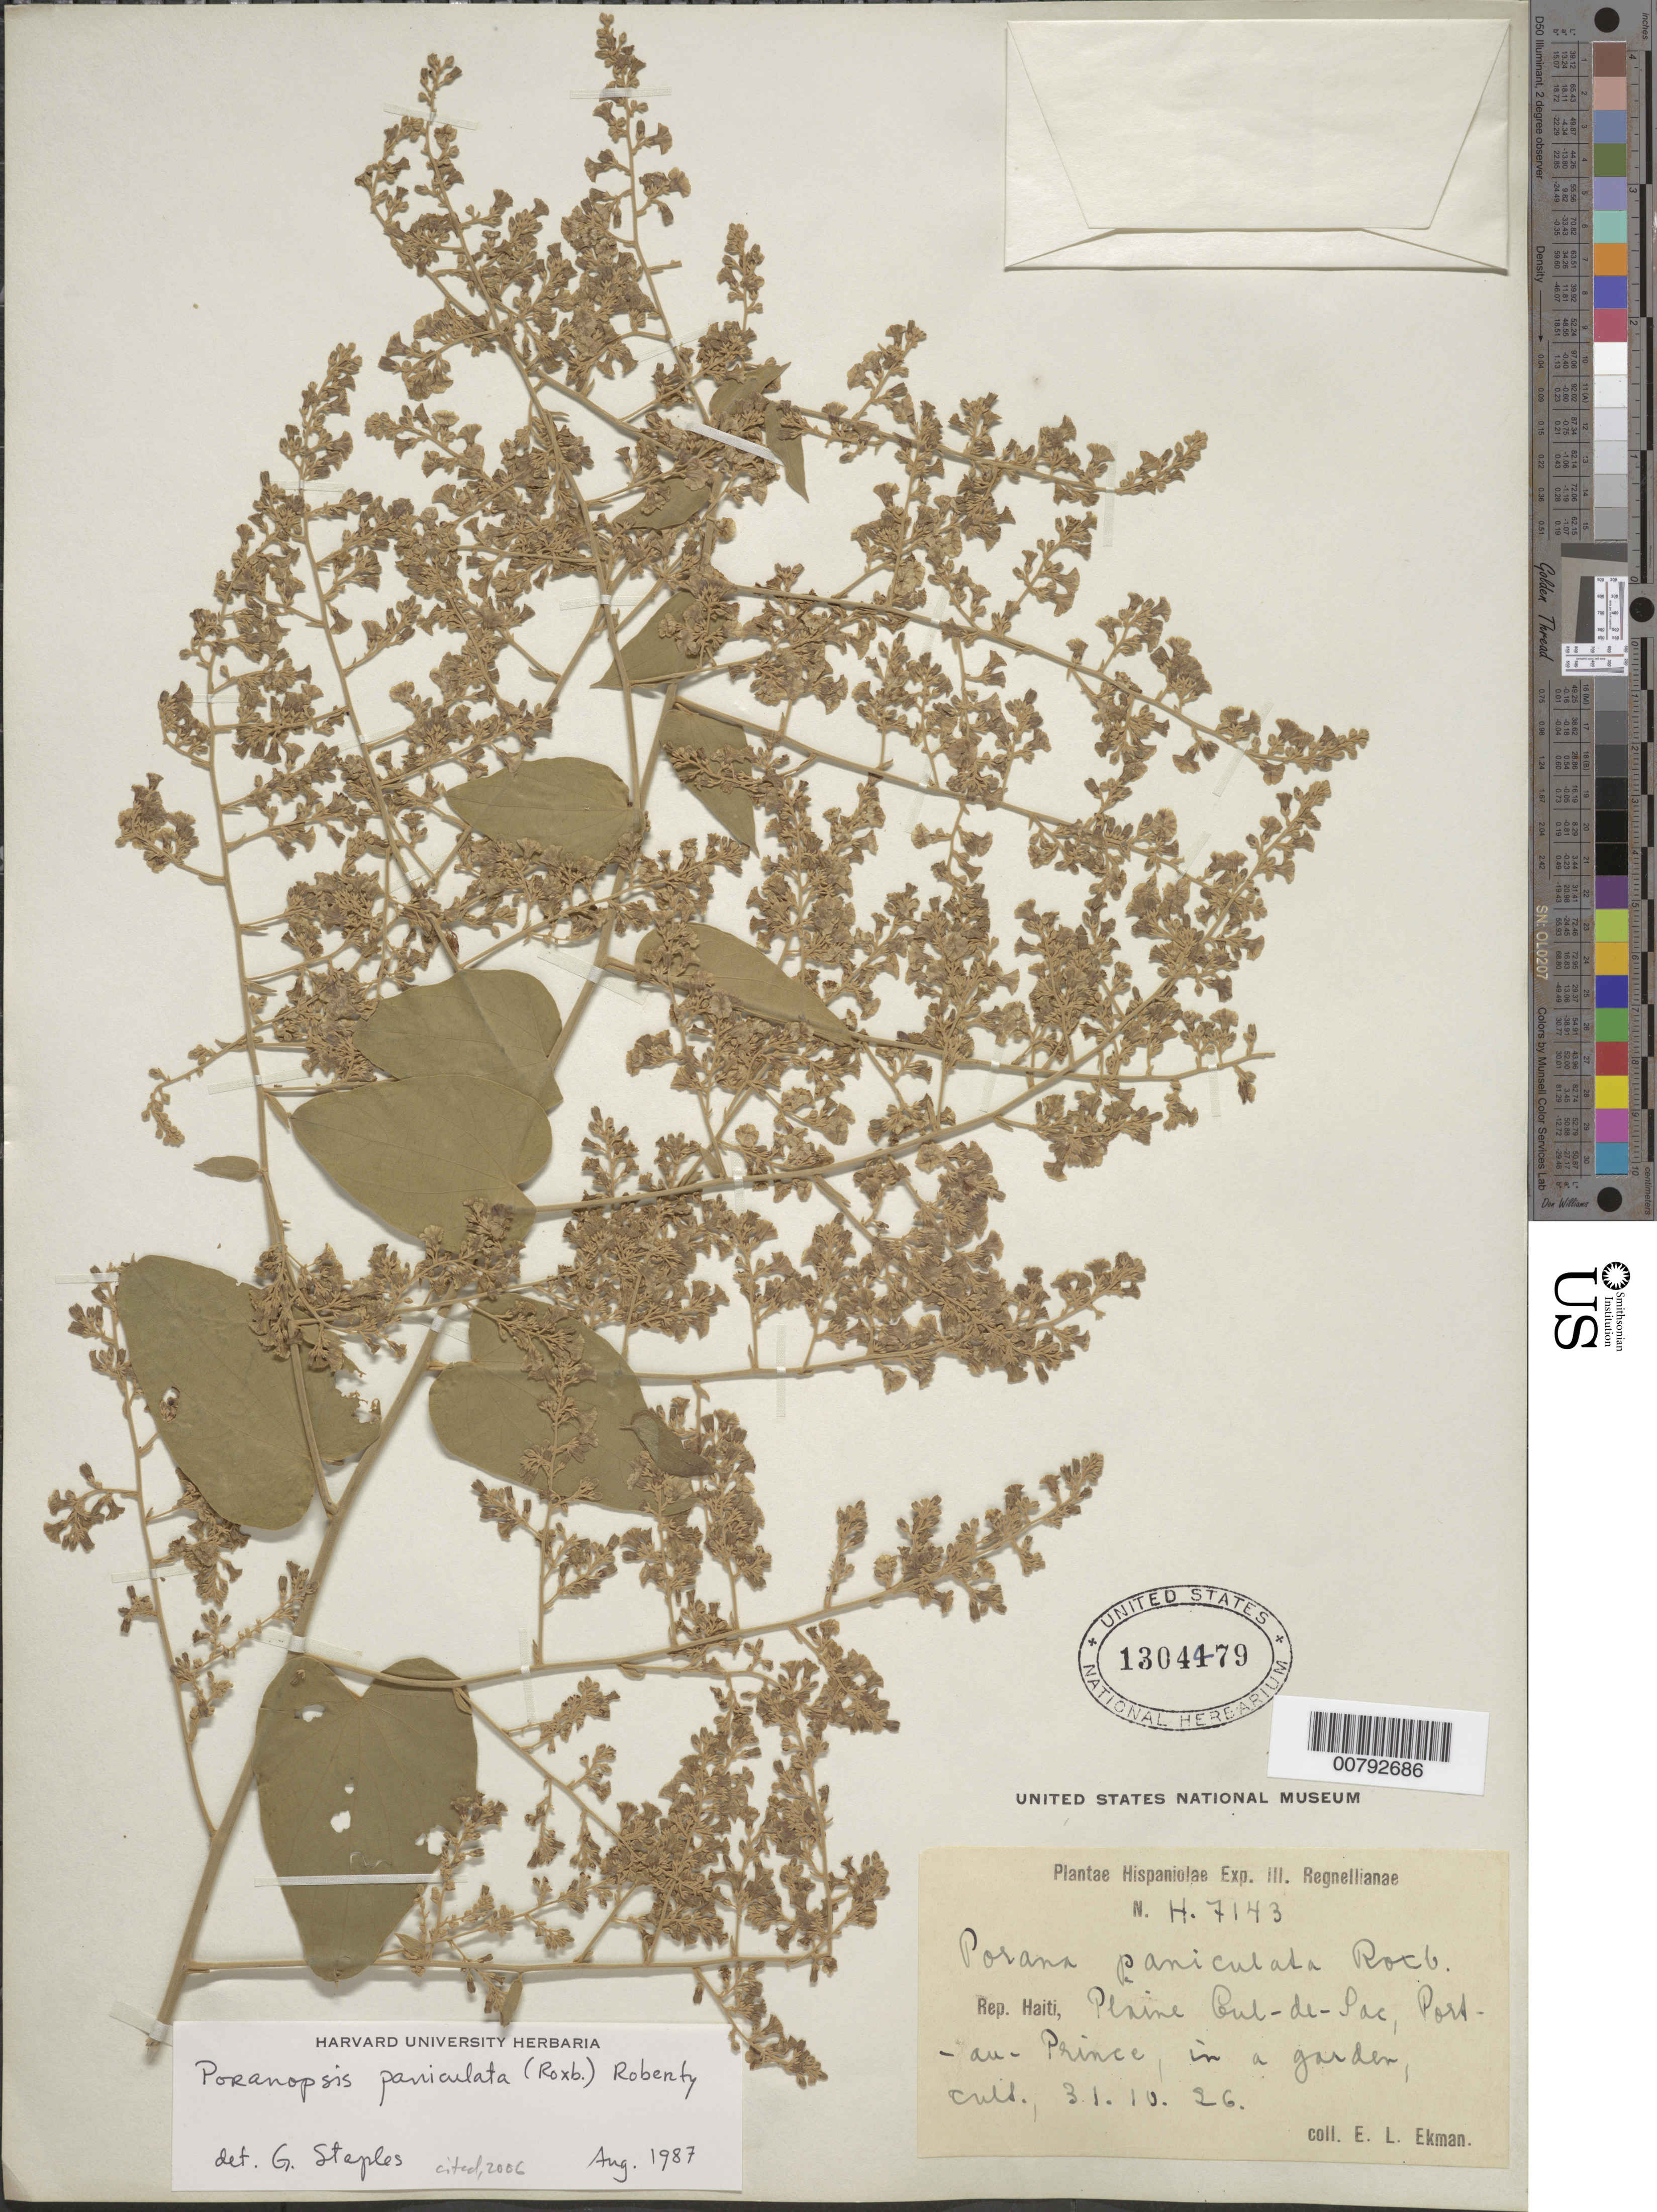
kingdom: Plantae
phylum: Tracheophyta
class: Magnoliopsida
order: Solanales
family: Convolvulaceae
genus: Poranopsis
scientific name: Poranopsis paniculata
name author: (Roxb.) Roberty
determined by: Staples, G. W.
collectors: E. L. Ekman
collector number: H 7143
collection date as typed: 31 Oct 1926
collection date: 1926-10-31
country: Haiti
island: Hispaniola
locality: Plaine Cul-de-Sac, Port-au-Prince.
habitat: In a garden.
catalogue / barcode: US 1304479